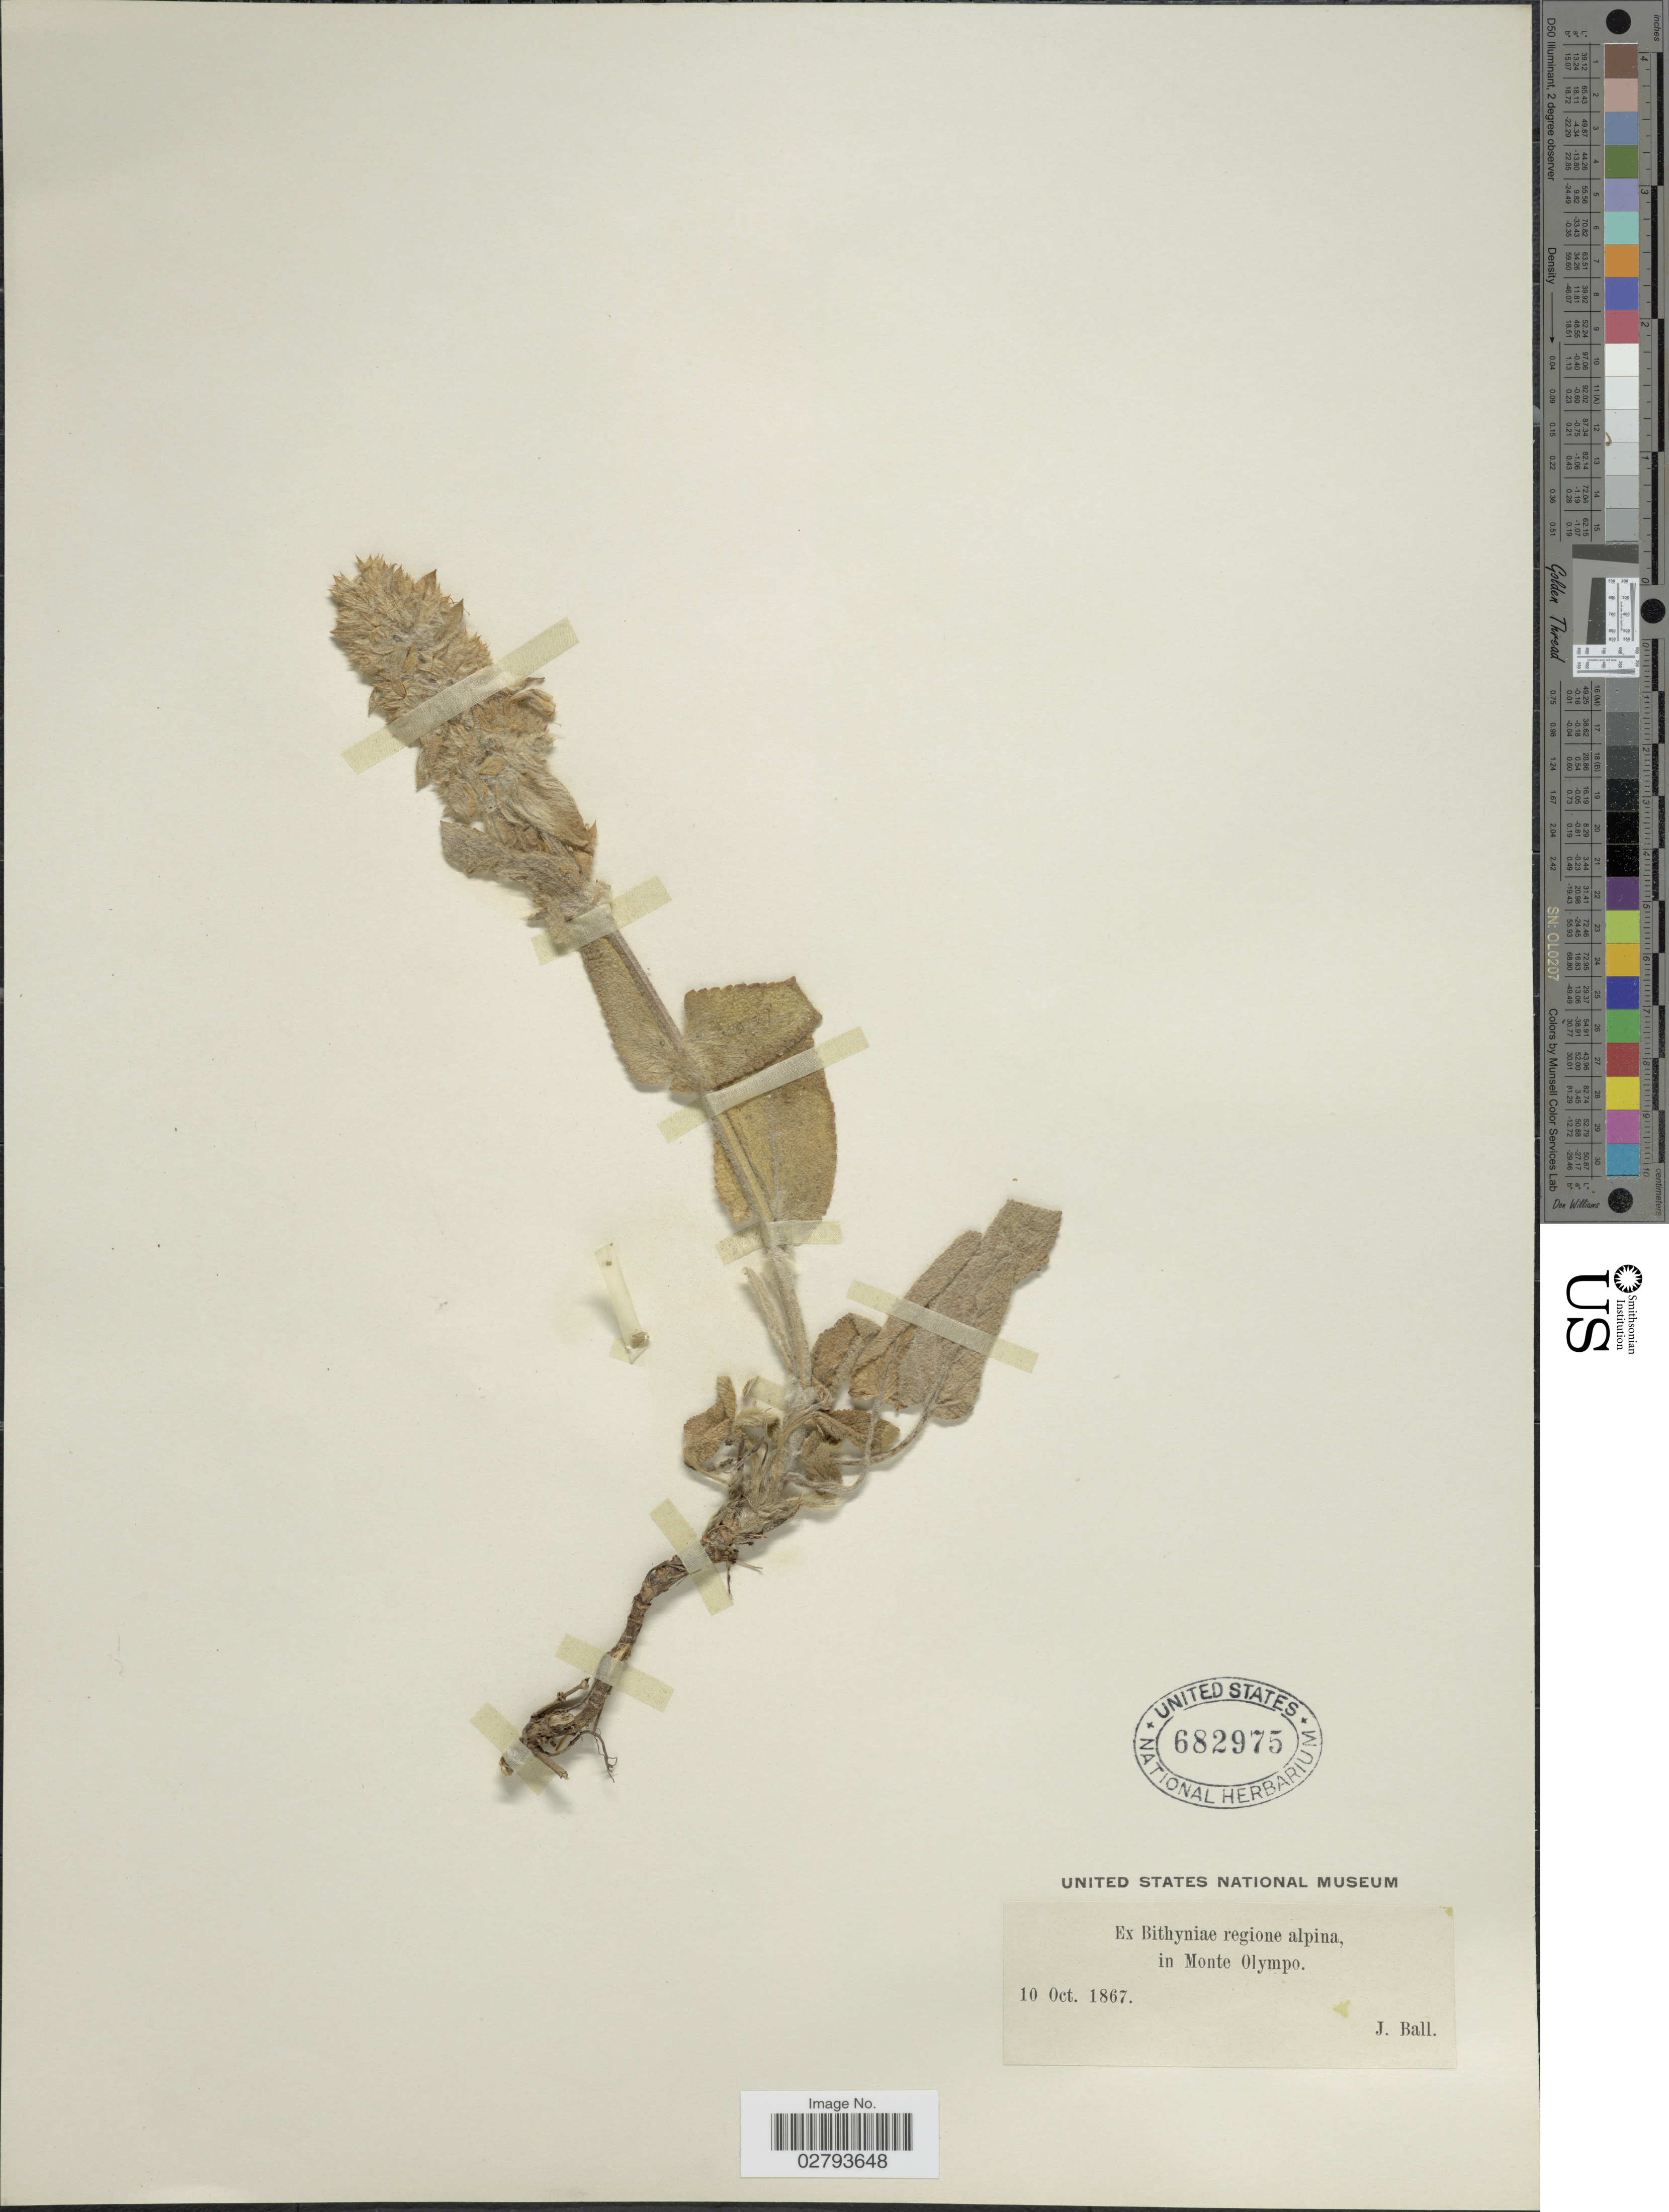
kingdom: Plantae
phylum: Tracheophyta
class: Magnoliopsida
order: Lamiales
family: Lamiaceae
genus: Phlomis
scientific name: Phlomis sp.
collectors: J. Ball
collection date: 1867-10-10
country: Turkey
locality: Bithyniae regione alpina, in Monte Olympo.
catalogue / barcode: US 682975